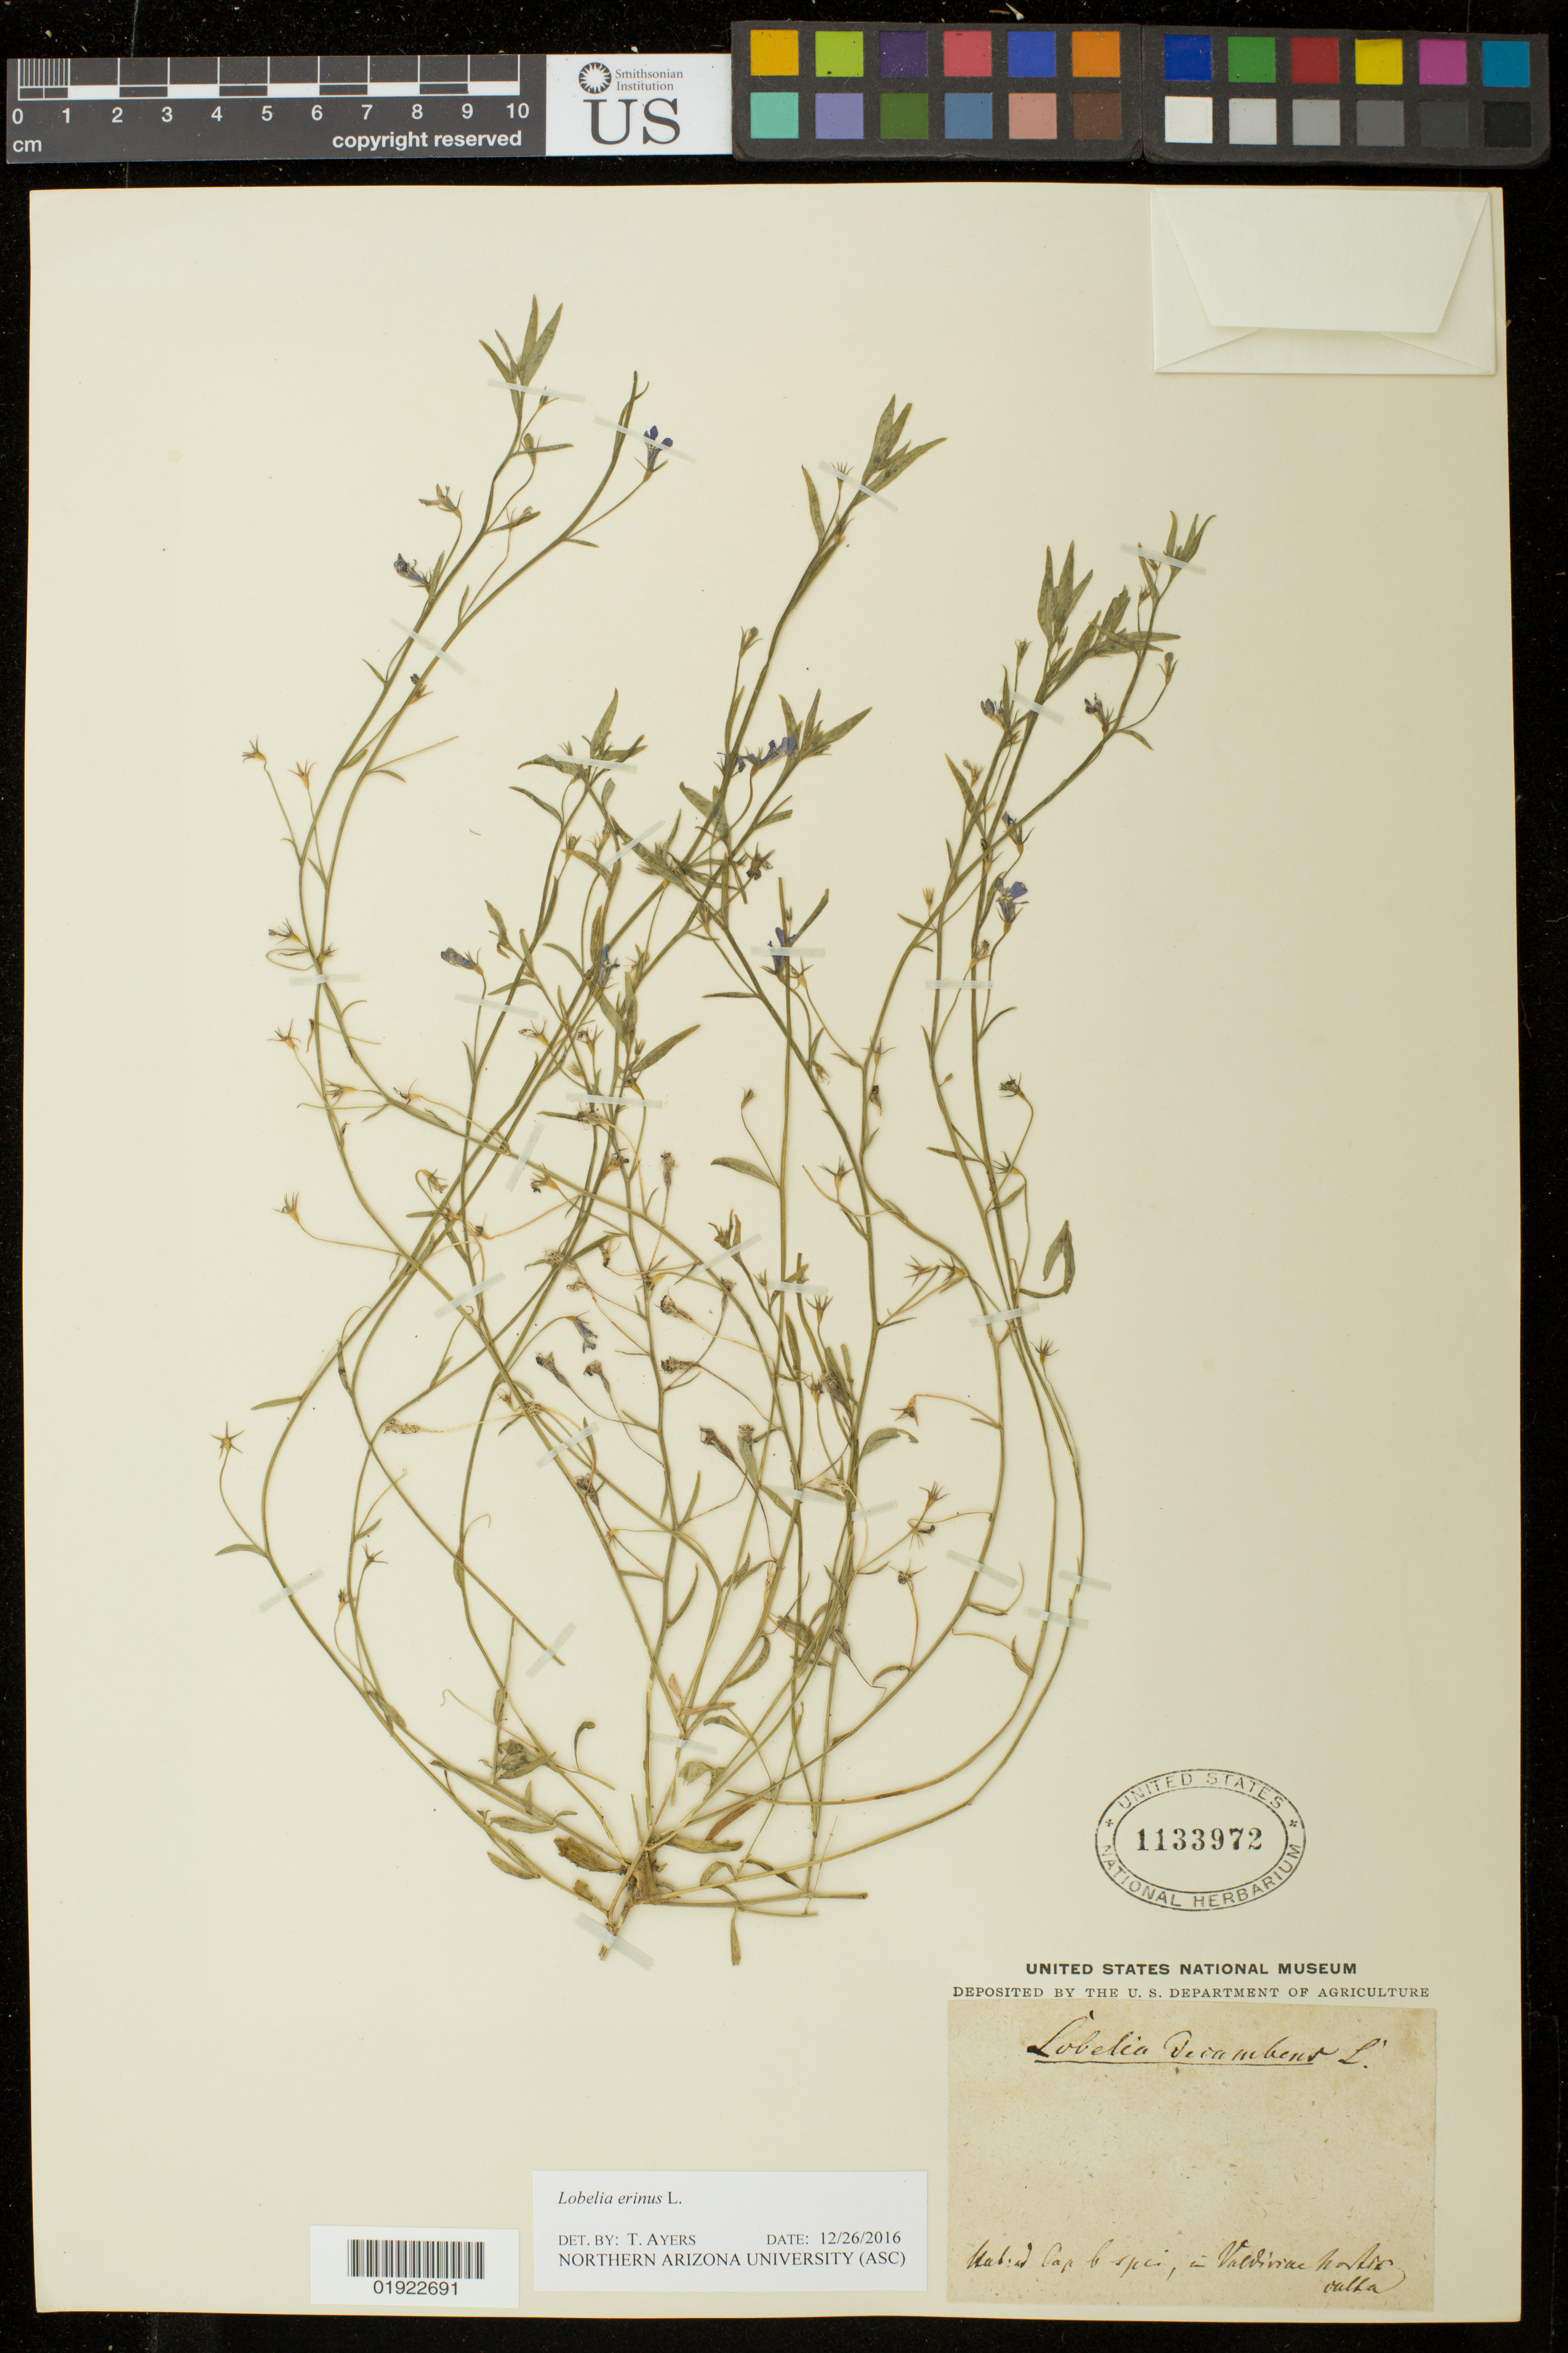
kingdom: Plantae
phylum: Tracheophyta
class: Magnoliopsida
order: Asterales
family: Campanulaceae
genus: Lobelia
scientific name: Lobelia erinus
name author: L.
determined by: Ayers, Tina J.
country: Chile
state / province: Los Ríos (XIV)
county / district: Valdivia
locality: In Valdivia hortis culta.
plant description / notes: Specimen label is illegible but states "in Valdivia". As there are many Valdivias in South America, Chile was chosen based on comparison with another specimen with a similar label that had been identified as Chile.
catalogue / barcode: US 1133972